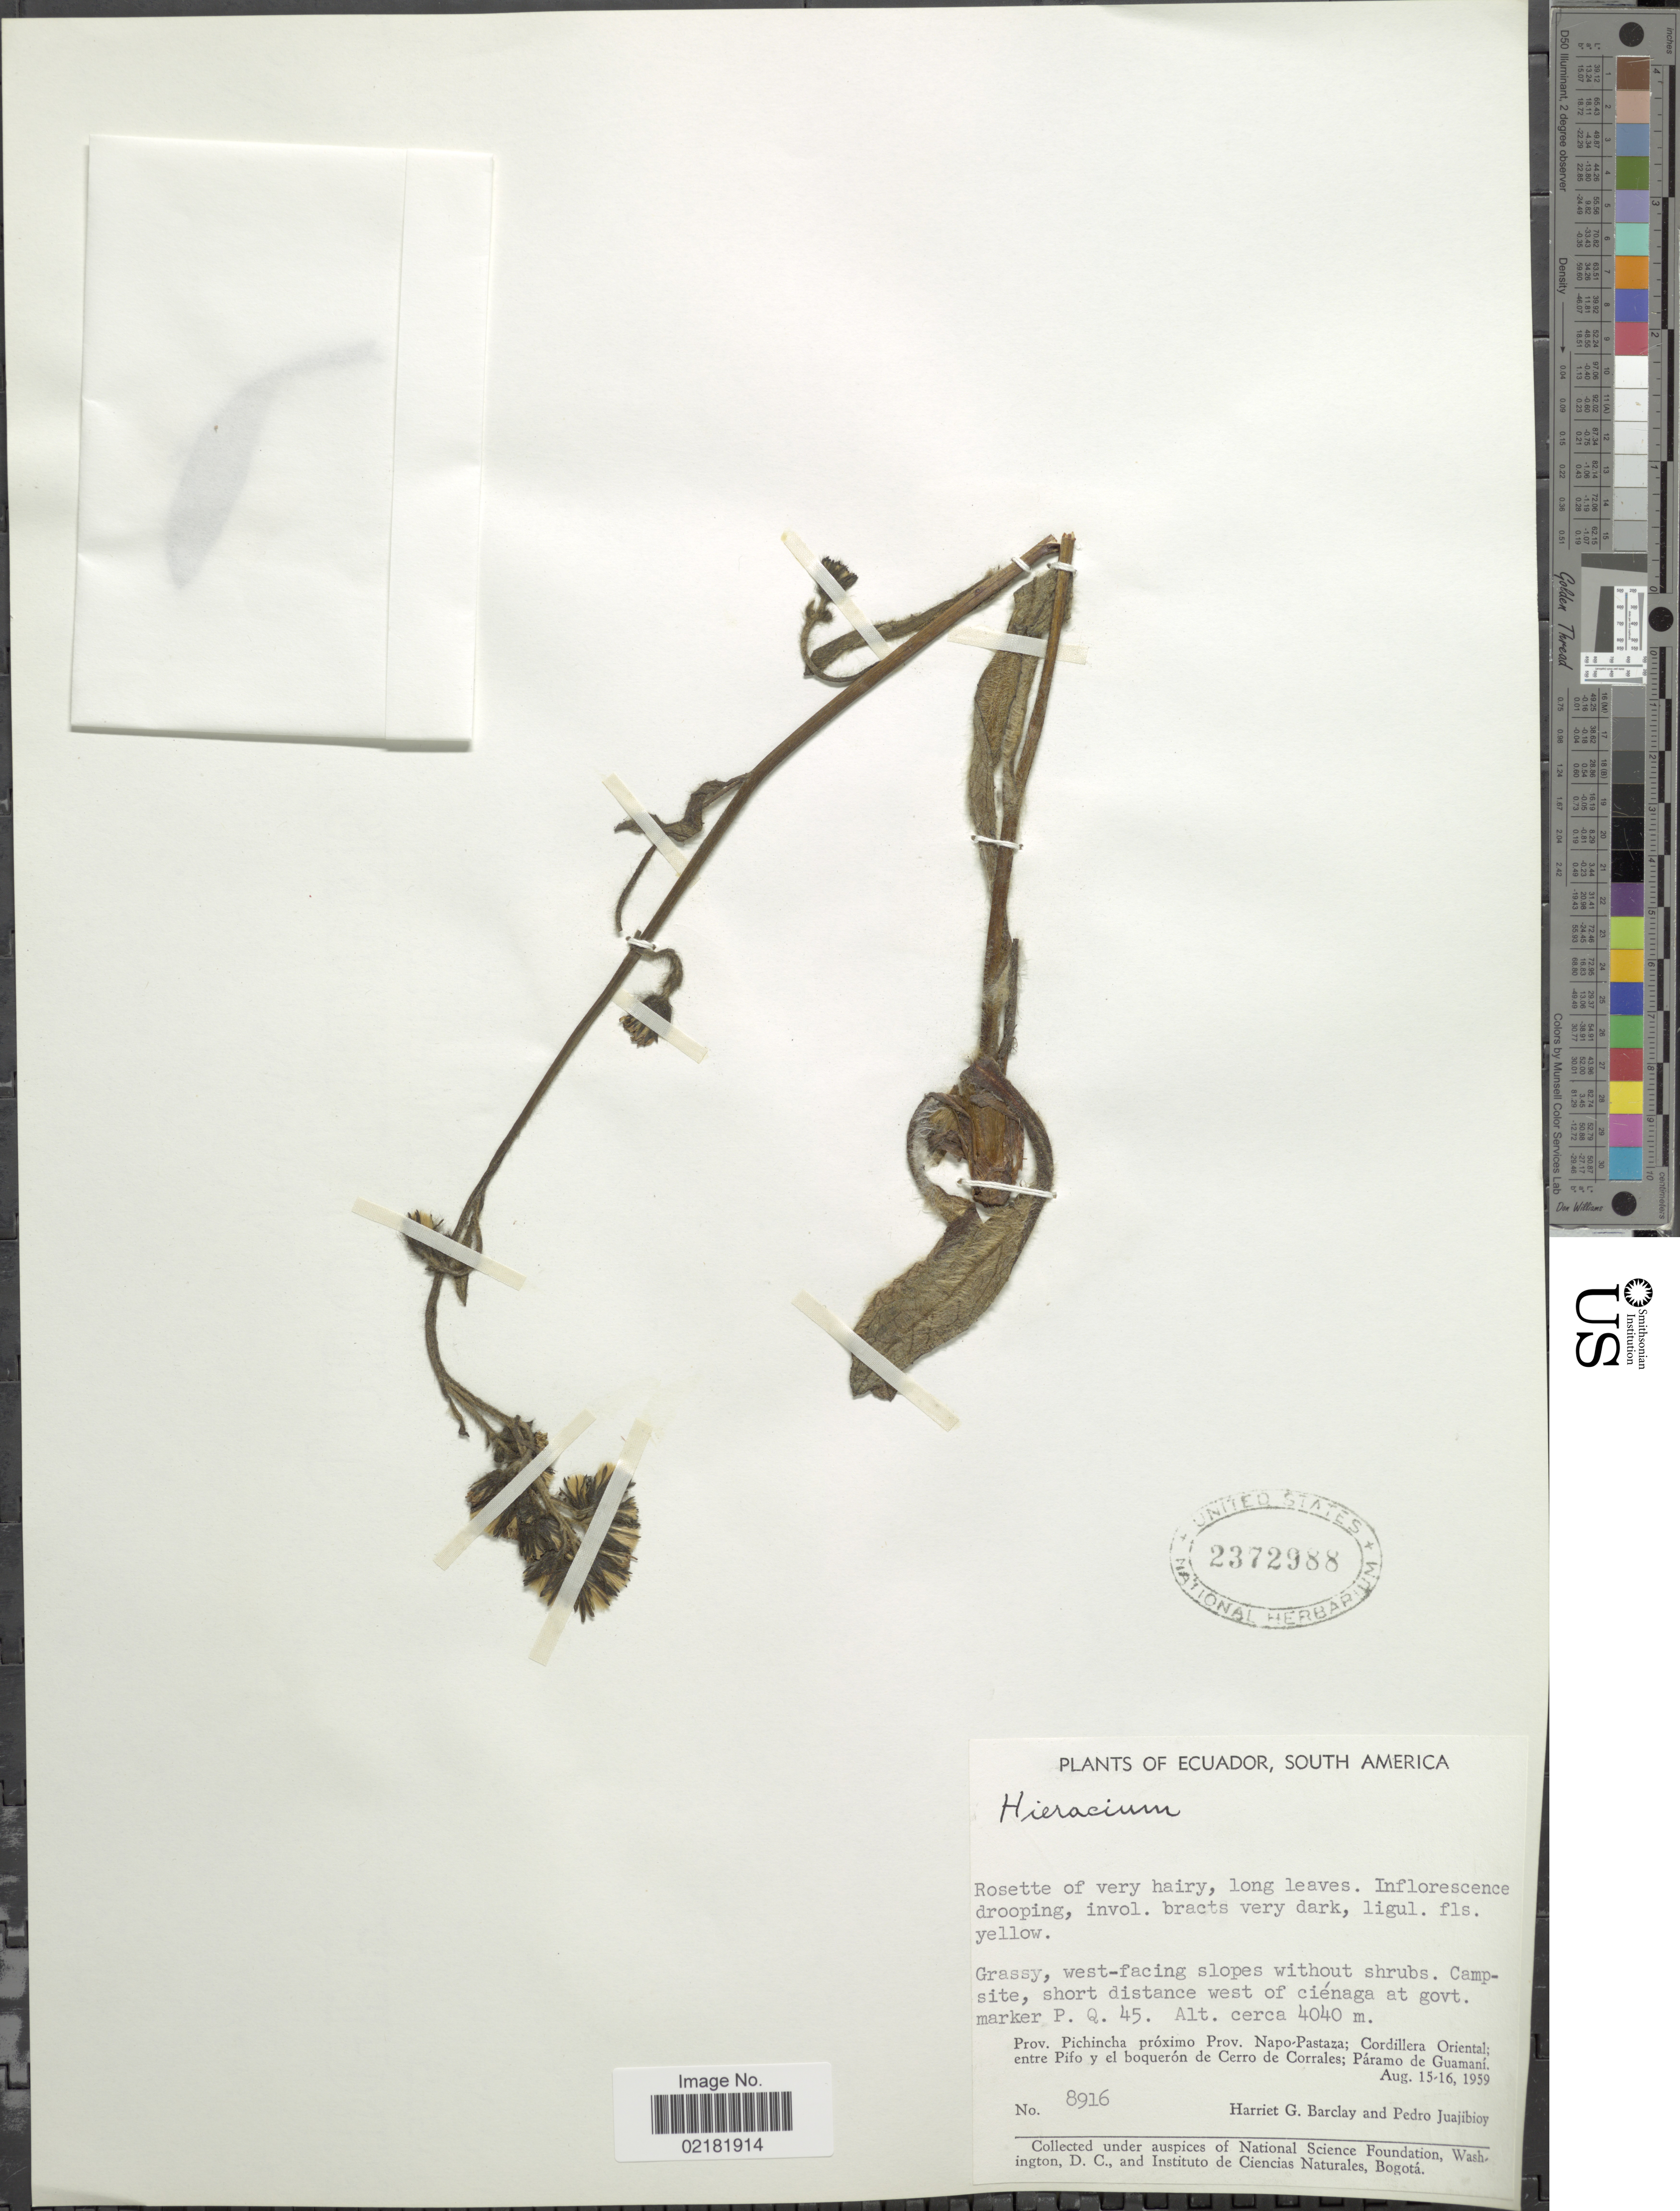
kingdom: Plantae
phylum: Tracheophyta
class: Magnoliopsida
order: Asterales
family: Asteraceae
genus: Hieracium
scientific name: Hieracium repandulare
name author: Druce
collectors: H. G. Barclay & P. Juajibioy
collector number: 8916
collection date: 1959-08-15/1959-08-16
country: Ecuador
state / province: Pichincha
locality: Campsite, short distance west of cienaga at govt. marker P. Q. 45, proximo Prov. Napo-Pastaza; Cordillera Oriental; entre Pifo y el boqueron de Cerro Corales; Paramo de Guamani.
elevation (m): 4040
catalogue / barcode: US 2372988